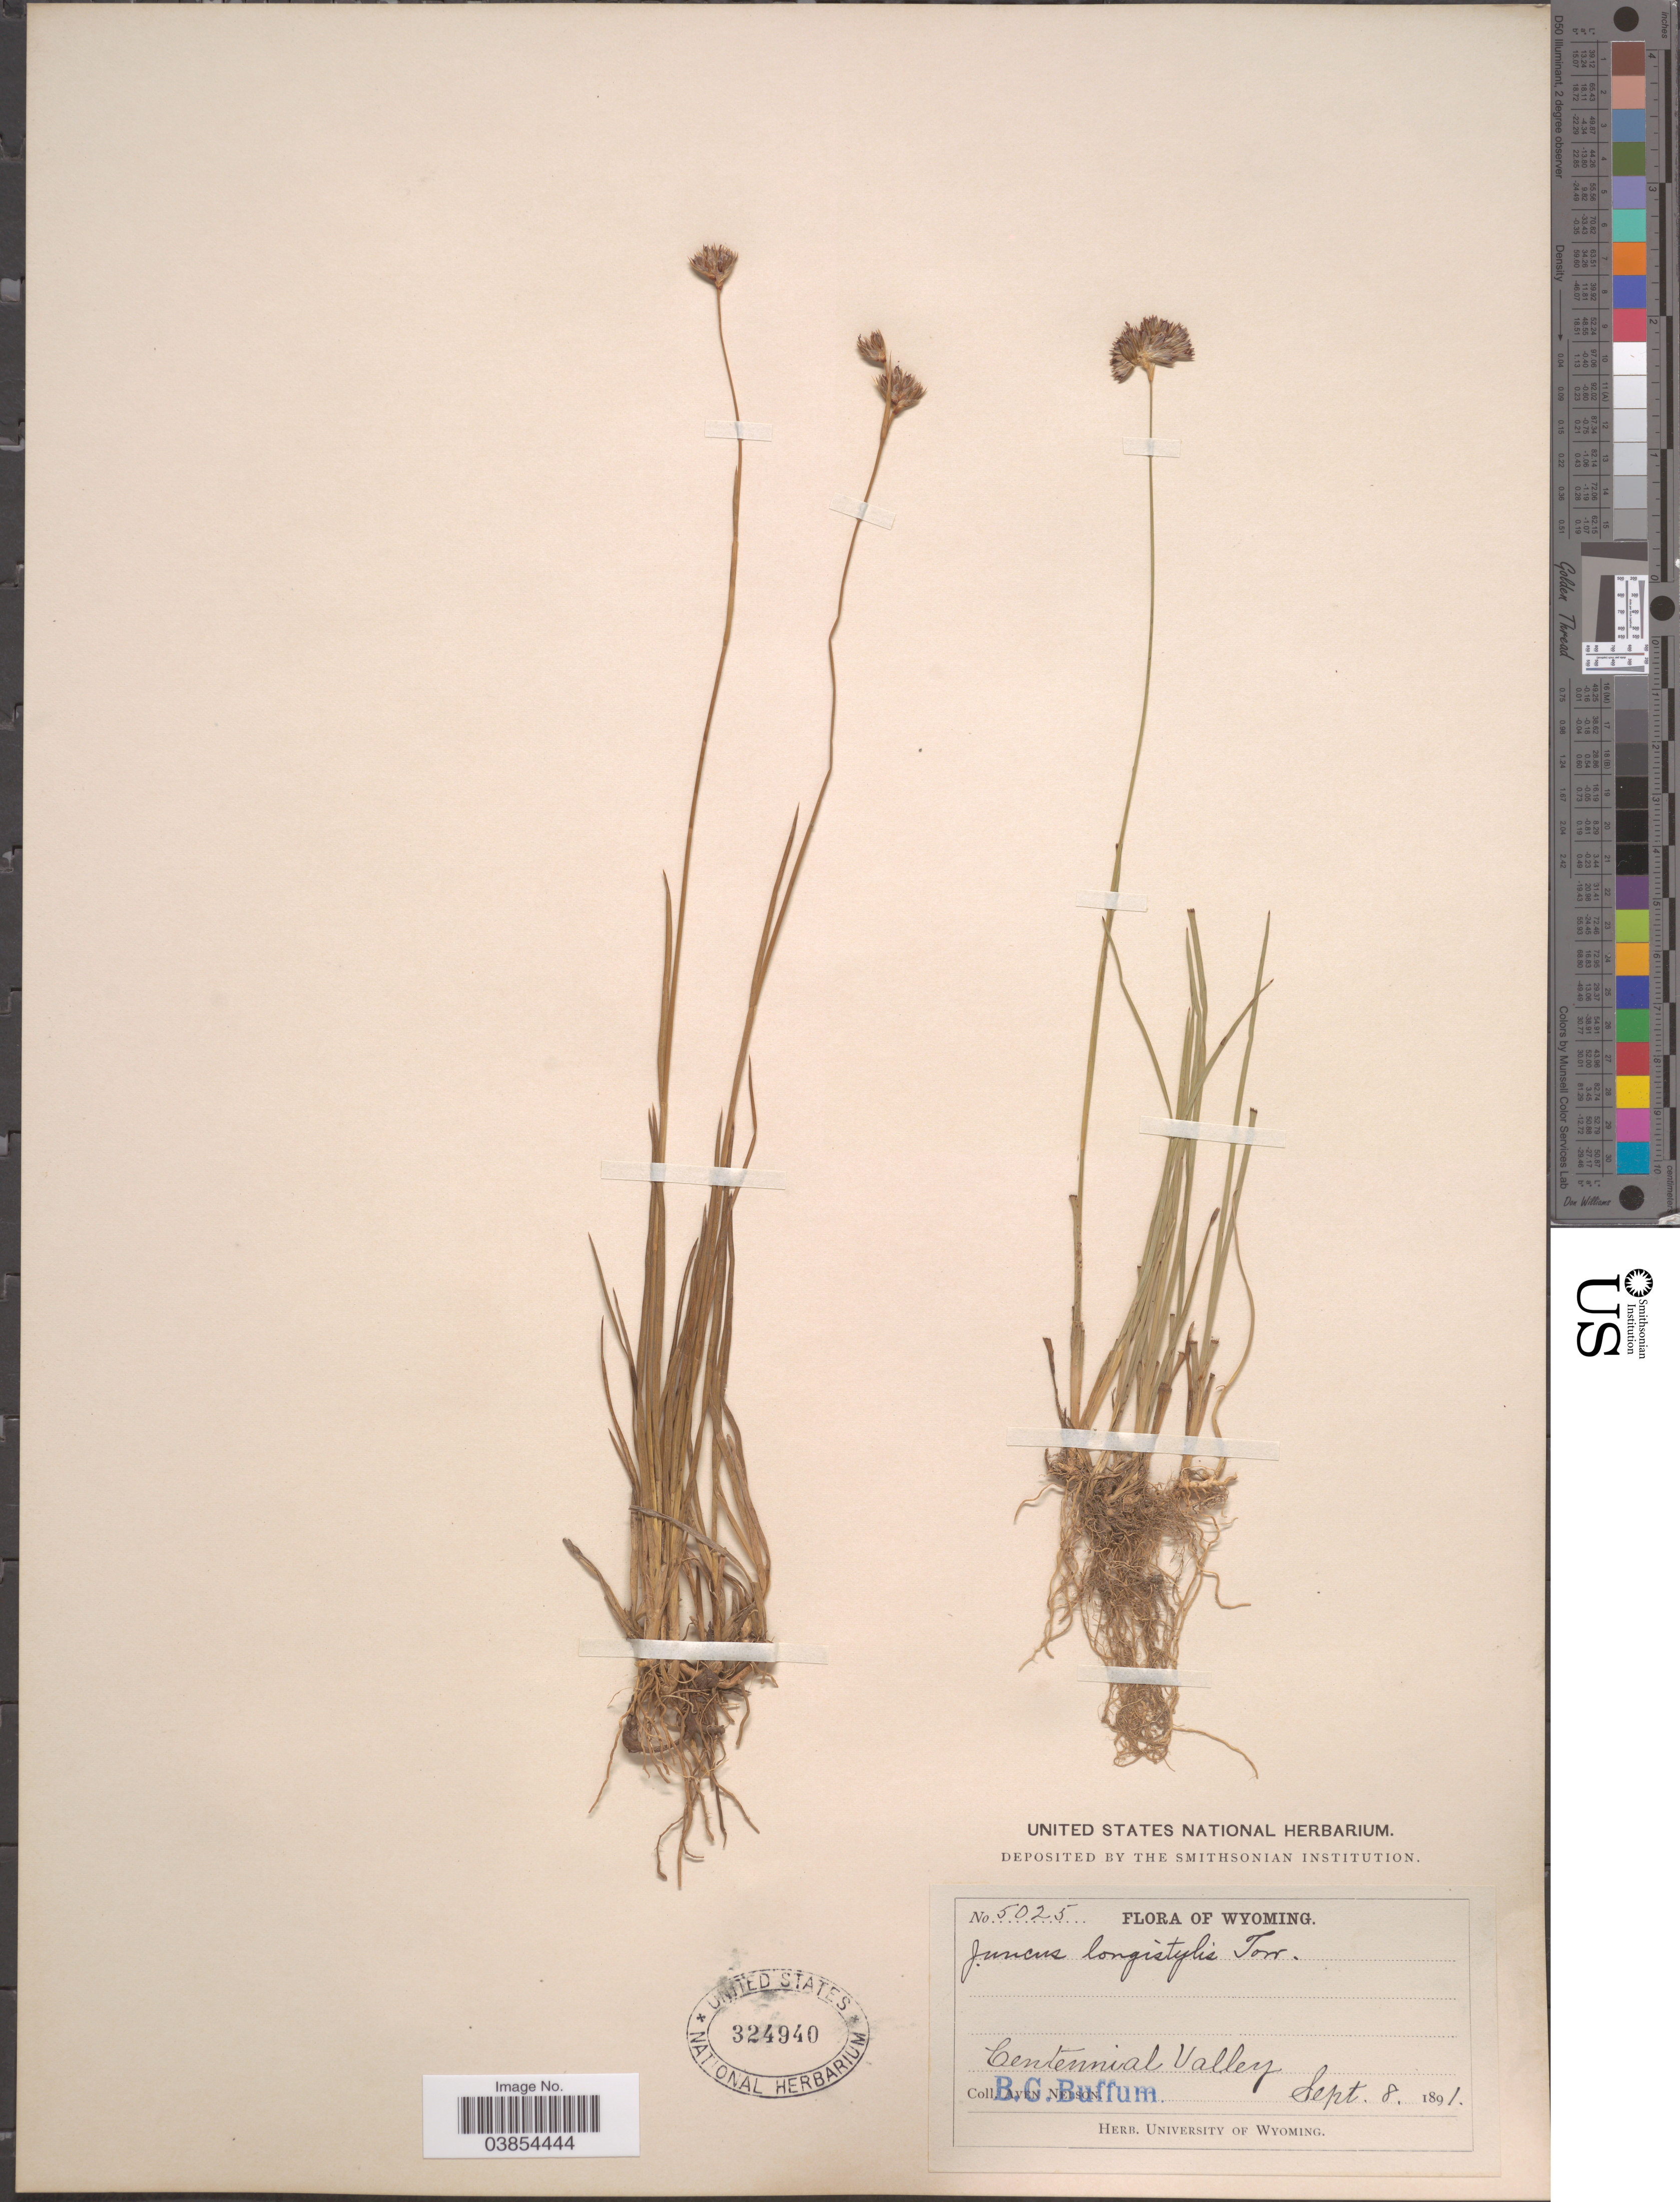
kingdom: Plantae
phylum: Tracheophyta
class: Liliopsida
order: Poales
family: Juncaceae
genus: Juncus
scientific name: Juncus longistylis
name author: Torr.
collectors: B. Buffum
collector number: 5025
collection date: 1891-09-08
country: United States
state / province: Wyoming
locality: Centennial Valley.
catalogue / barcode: US 324940